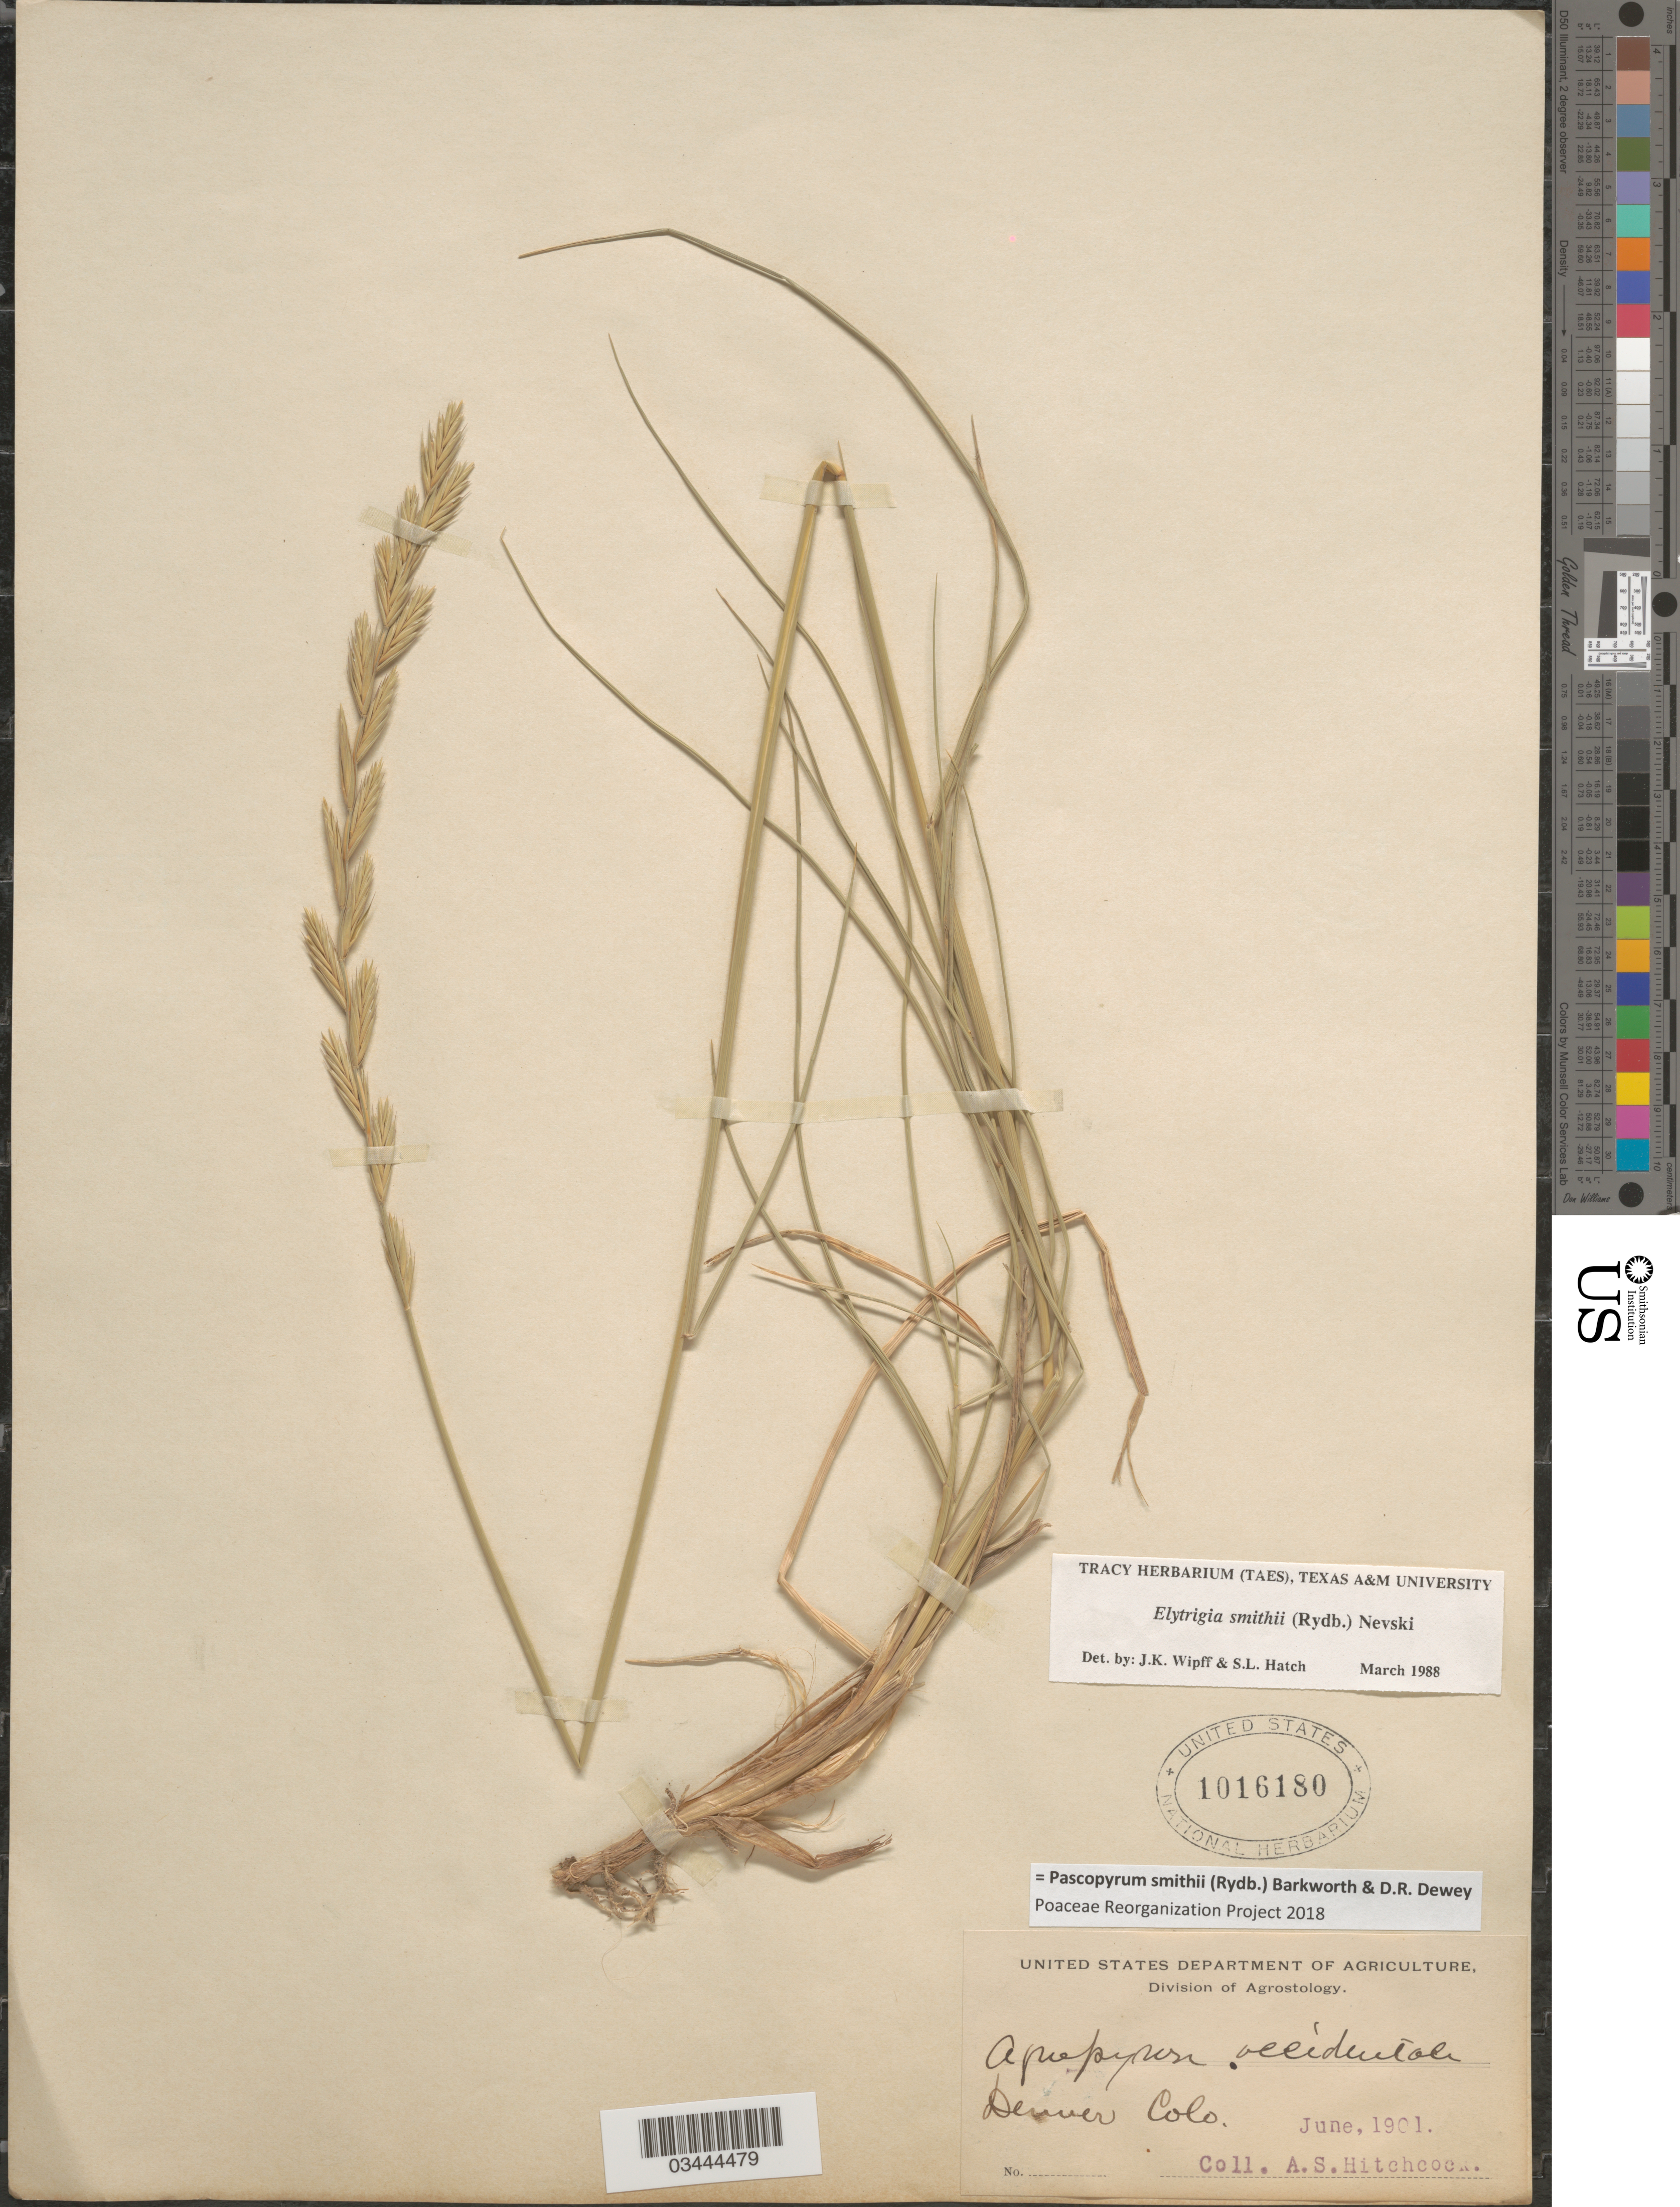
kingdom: Plantae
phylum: Tracheophyta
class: Liliopsida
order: Poales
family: Poaceae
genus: Pascopyrum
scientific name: Pascopyrum smithii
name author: (Rydb.) Barkworth & Dewey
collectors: A. S. Hitchcock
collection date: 1901-06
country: United States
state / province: Colorado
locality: Denver.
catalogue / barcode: US 1016180